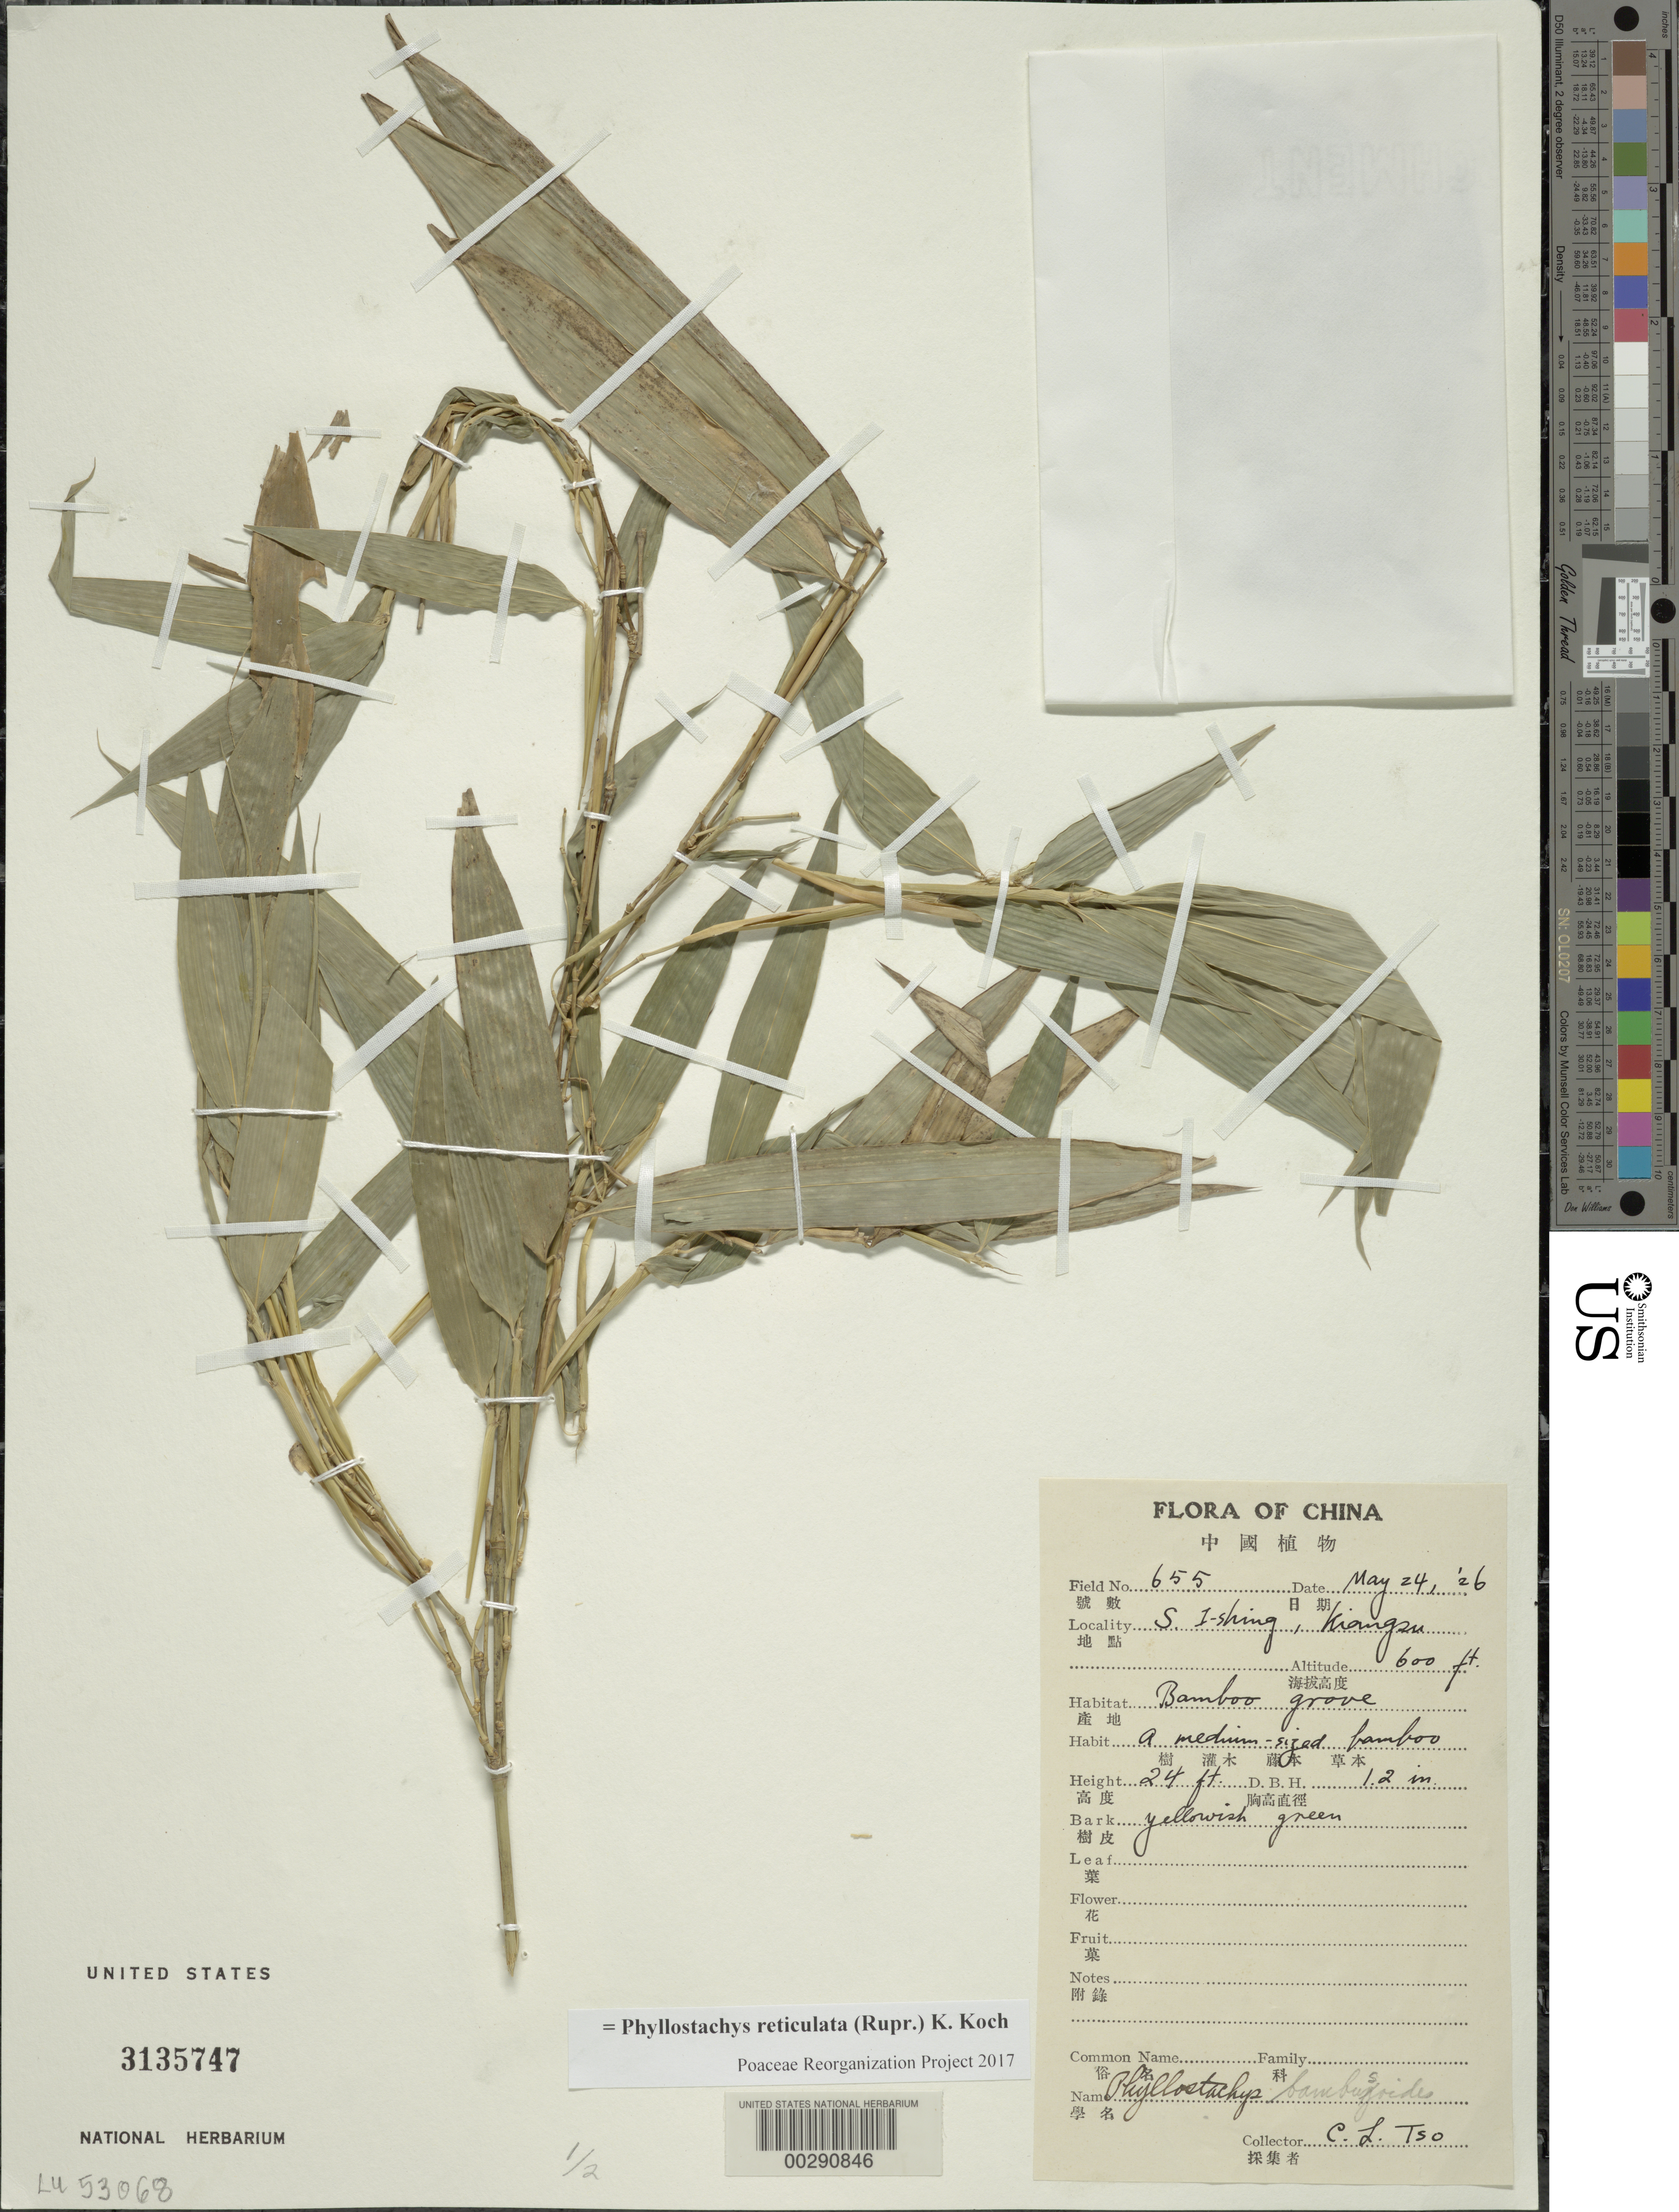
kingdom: Plantae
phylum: Tracheophyta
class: Liliopsida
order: Poales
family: Poaceae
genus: Phyllostachys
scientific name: Phyllostachys reticulata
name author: (Rupr.) K. Koch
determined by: Poaceae Reorganization Project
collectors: C. Tso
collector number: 655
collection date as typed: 24 May 1926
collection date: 1926-05-24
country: China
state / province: Jiangsu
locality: S. i-shing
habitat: Bamboo grove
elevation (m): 183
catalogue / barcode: US 3135747